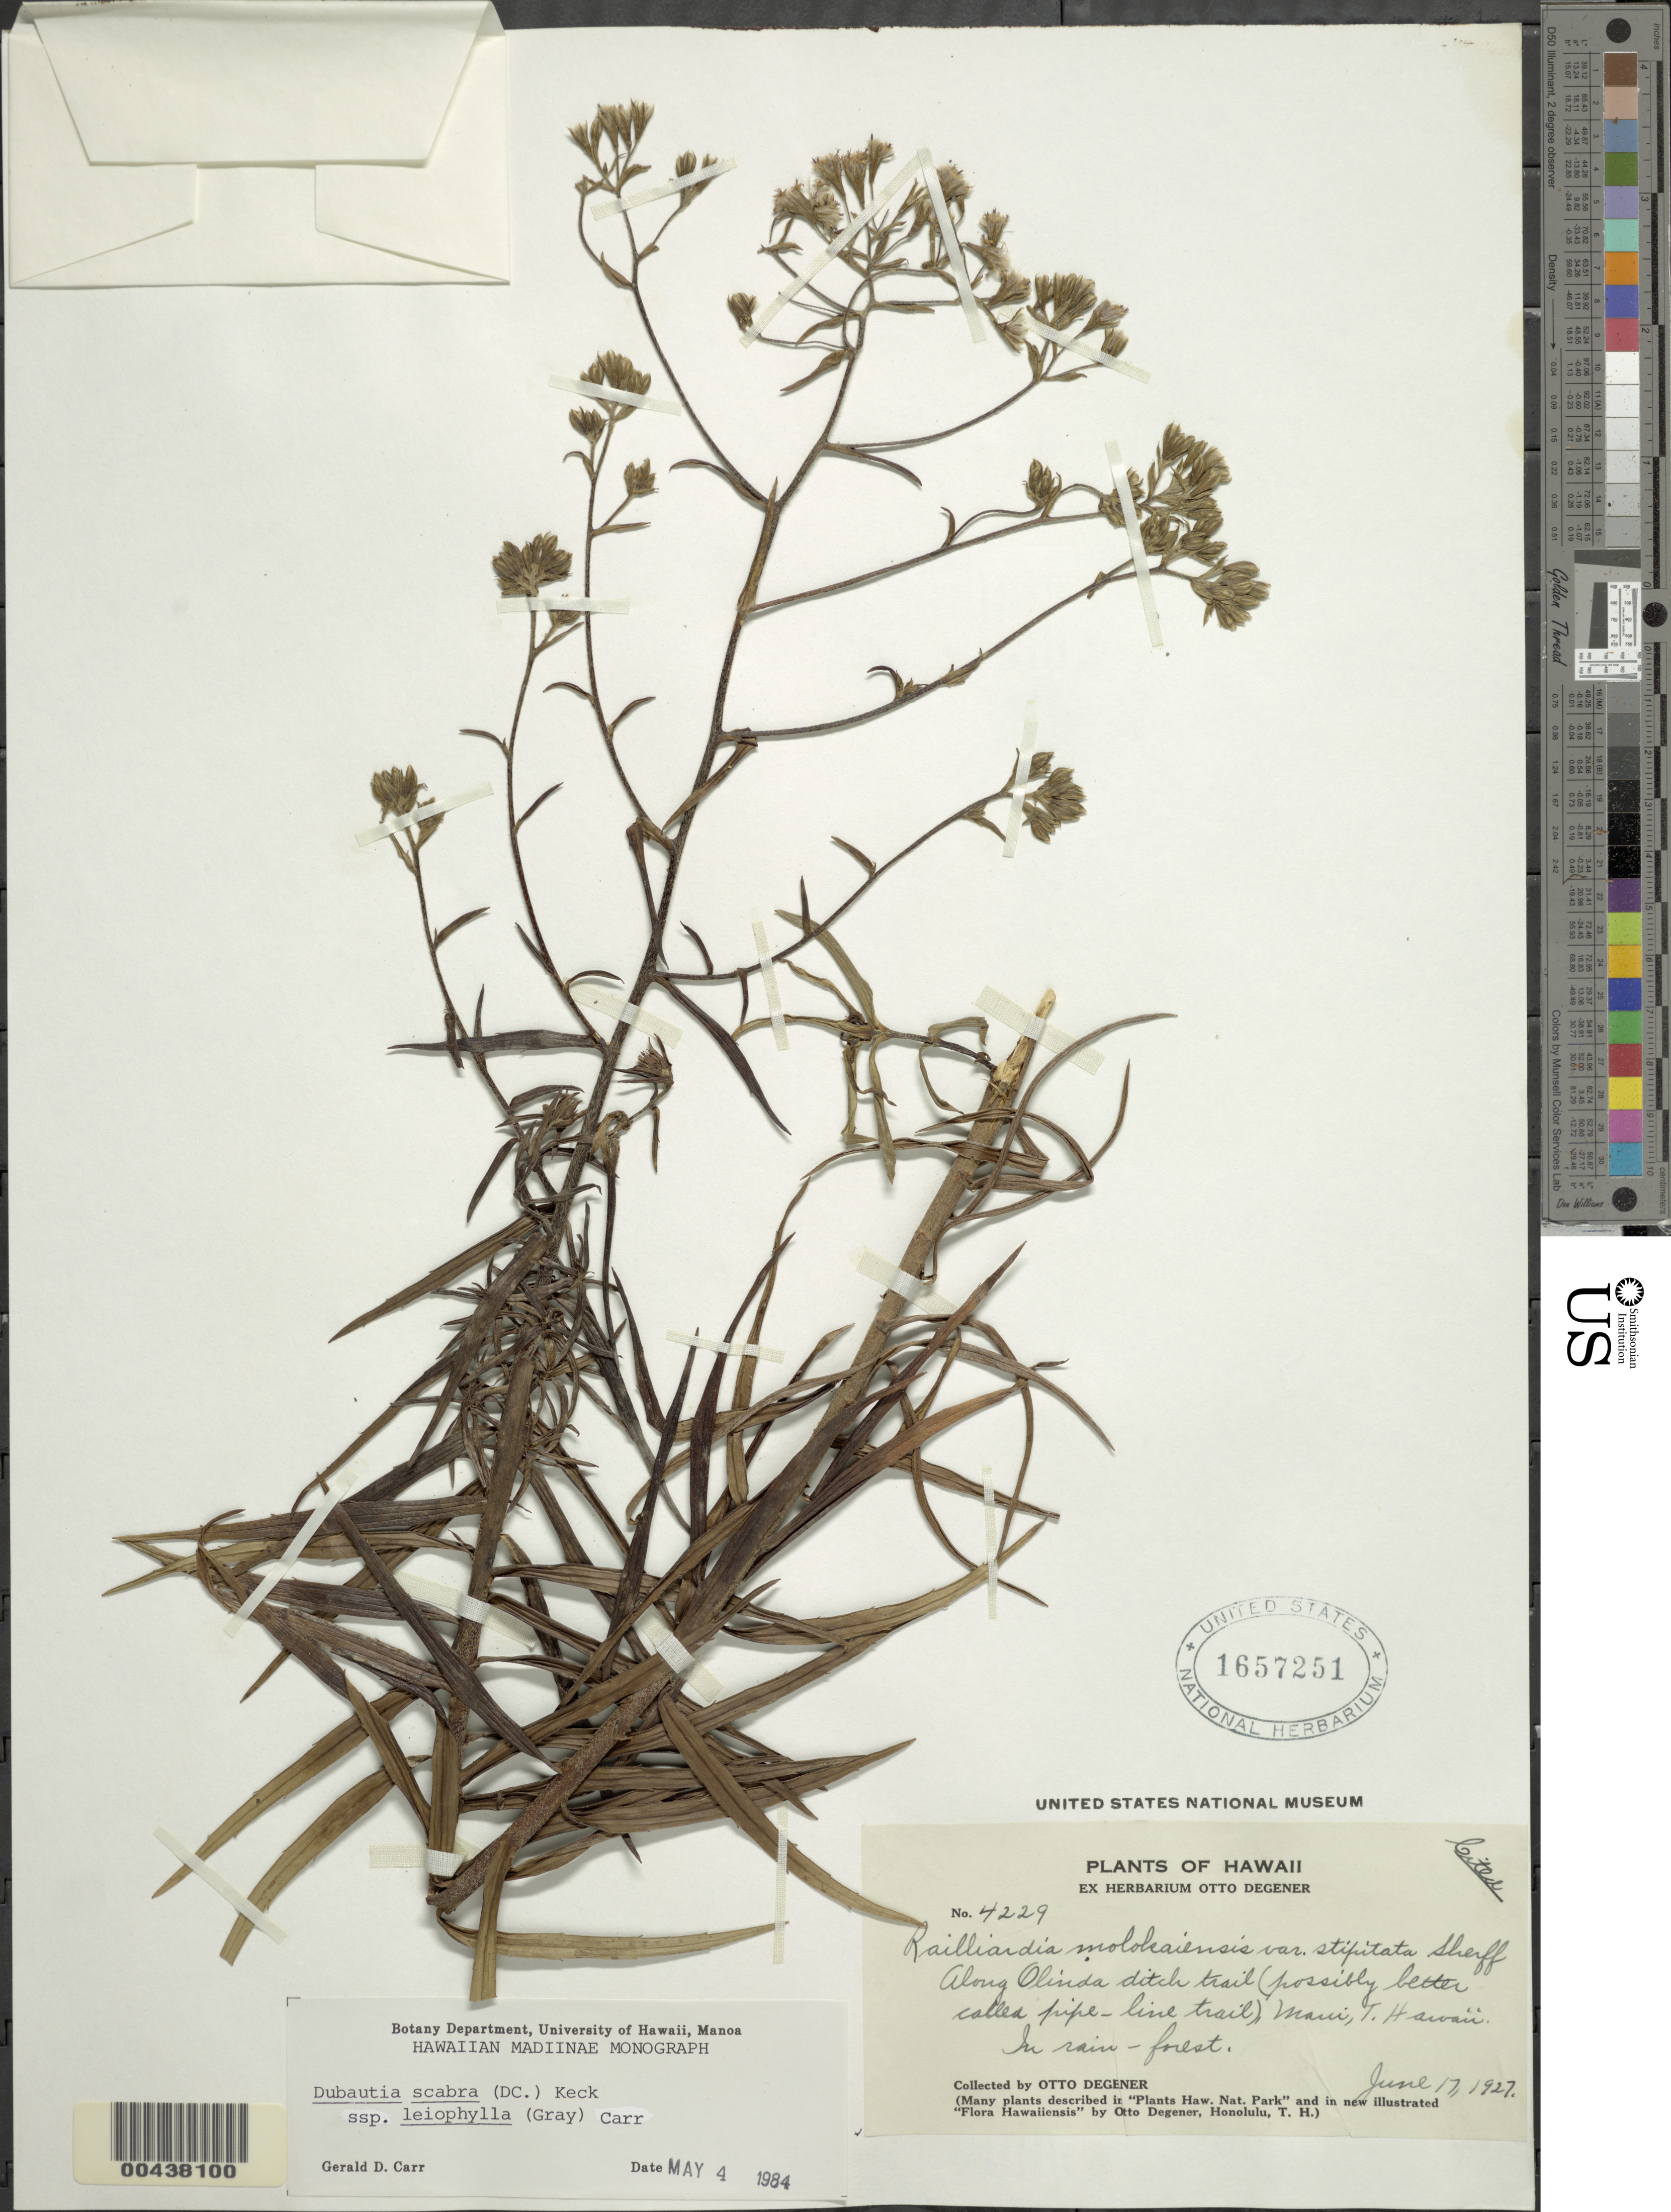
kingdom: Plantae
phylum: Tracheophyta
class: Magnoliopsida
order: Asterales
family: Asteraceae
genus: Dubautia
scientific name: Dubautia scabra subsp. leiophylla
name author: (A. Gray) G.D. Carr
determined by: Carr, G. D.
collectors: O. Degener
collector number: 4229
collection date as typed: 17 Jun 1927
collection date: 1927-06-17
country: United States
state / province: Hawaii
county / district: Maui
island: Maui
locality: Along Olinda ditch trail (possibly better called pipe-line trail)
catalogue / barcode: US 1657251